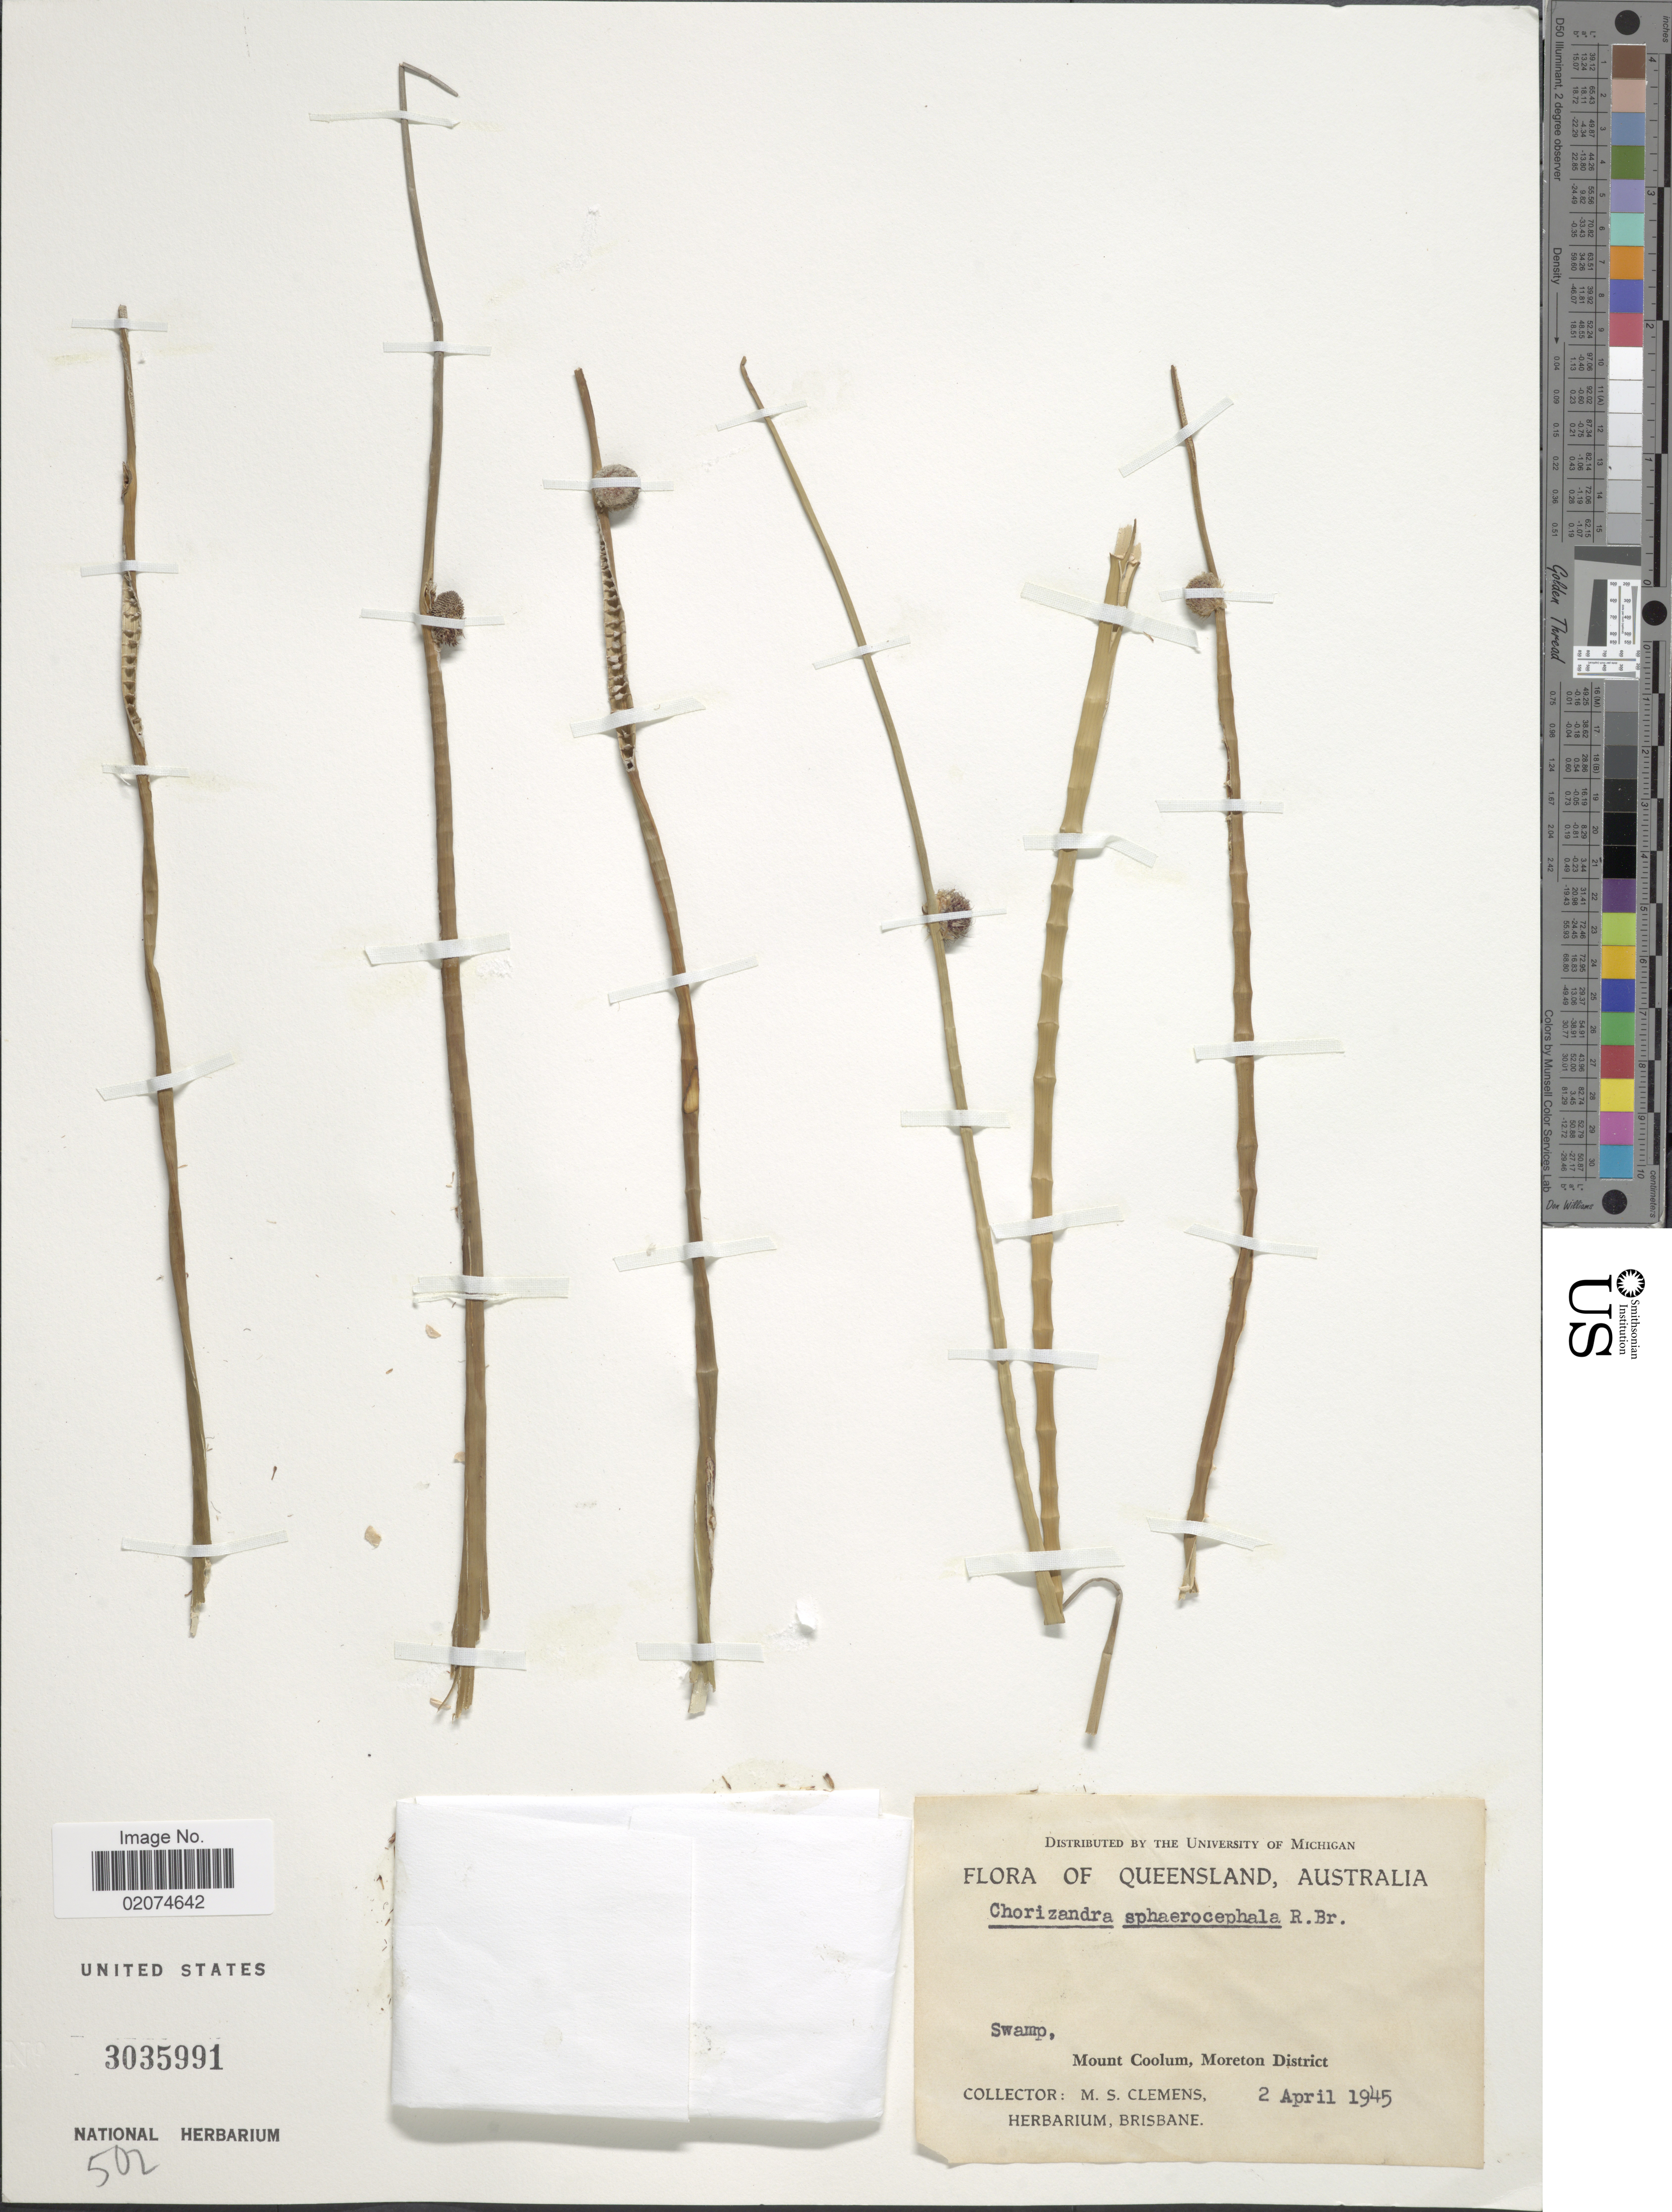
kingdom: Plantae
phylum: Tracheophyta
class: Liliopsida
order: Poales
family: Cyperaceae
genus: Chorizandra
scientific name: Chorizandra sphaerocephala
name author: R. Br.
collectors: M. S. Clemens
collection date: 1945-04-02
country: Australia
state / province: Queensland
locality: Queensland, Australia. Mount Coolum, Moreton District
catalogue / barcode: US 3035991